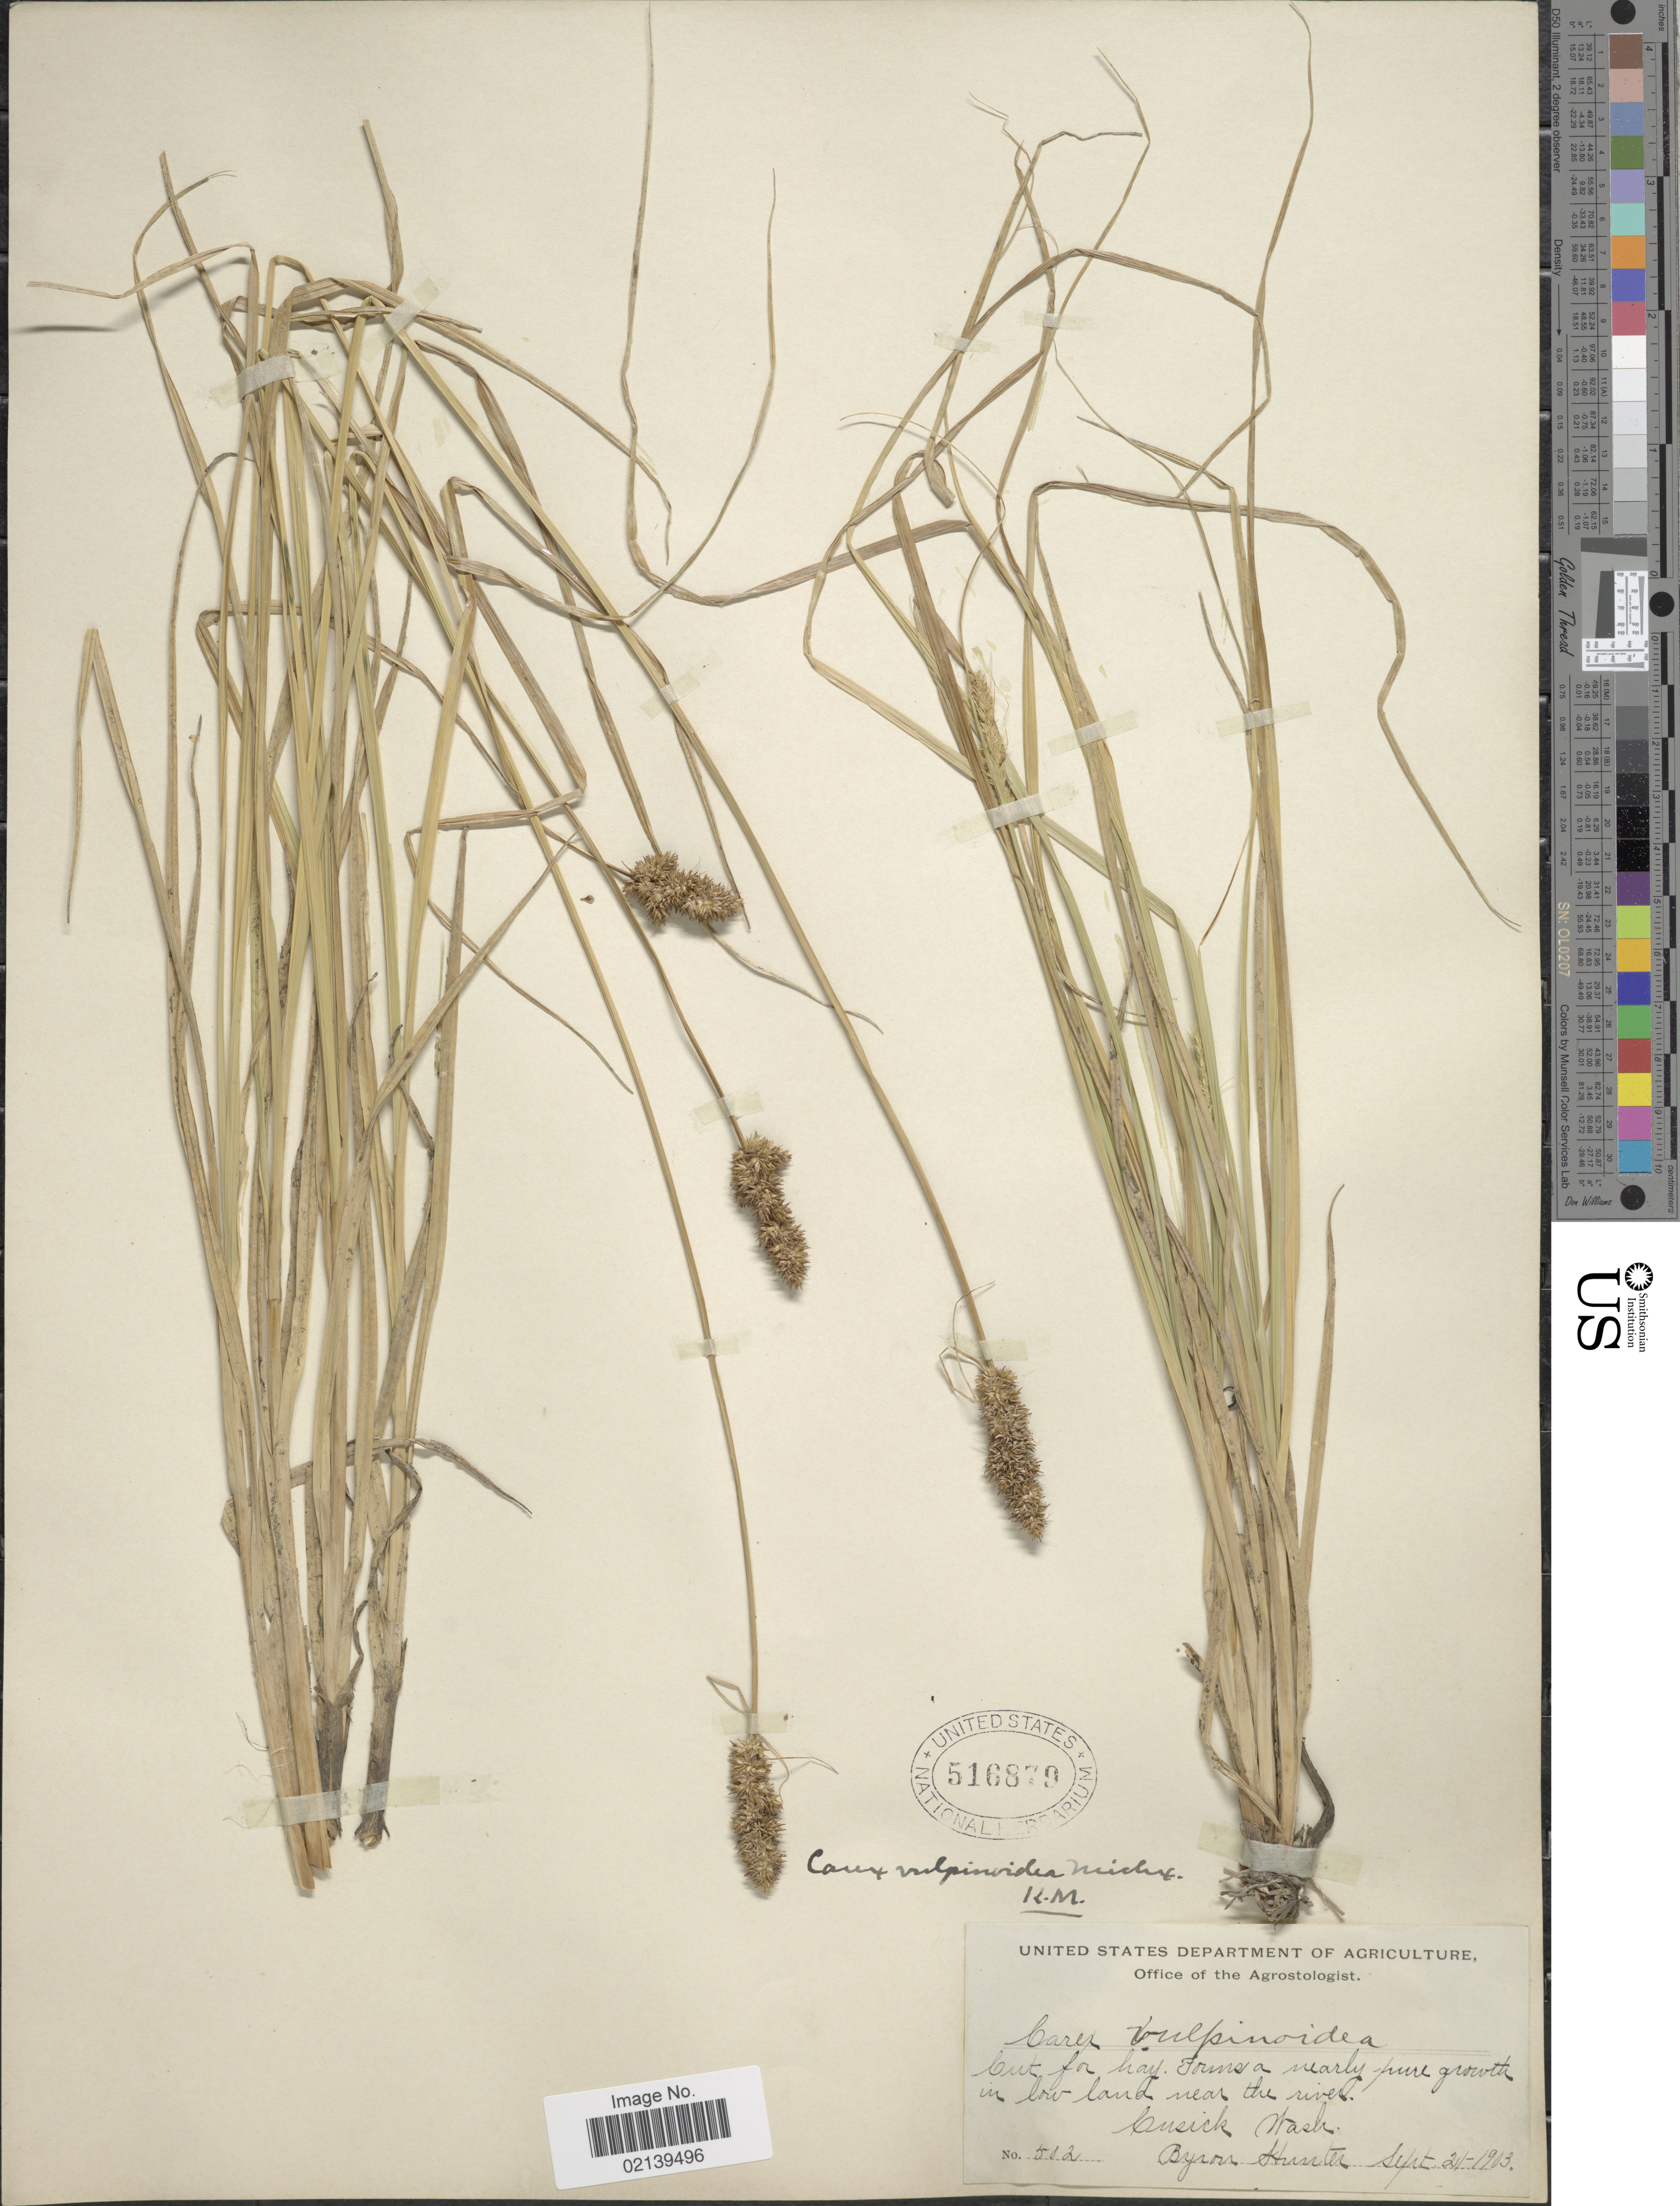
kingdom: Plantae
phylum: Tracheophyta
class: Liliopsida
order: Poales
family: Cyperaceae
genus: Carex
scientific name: Carex vulpinoidea Michx.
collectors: B. Hunter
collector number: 502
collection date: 1903-09-21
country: United States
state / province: Washington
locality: In low land near the river, Cusick Wash.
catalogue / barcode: US 516879